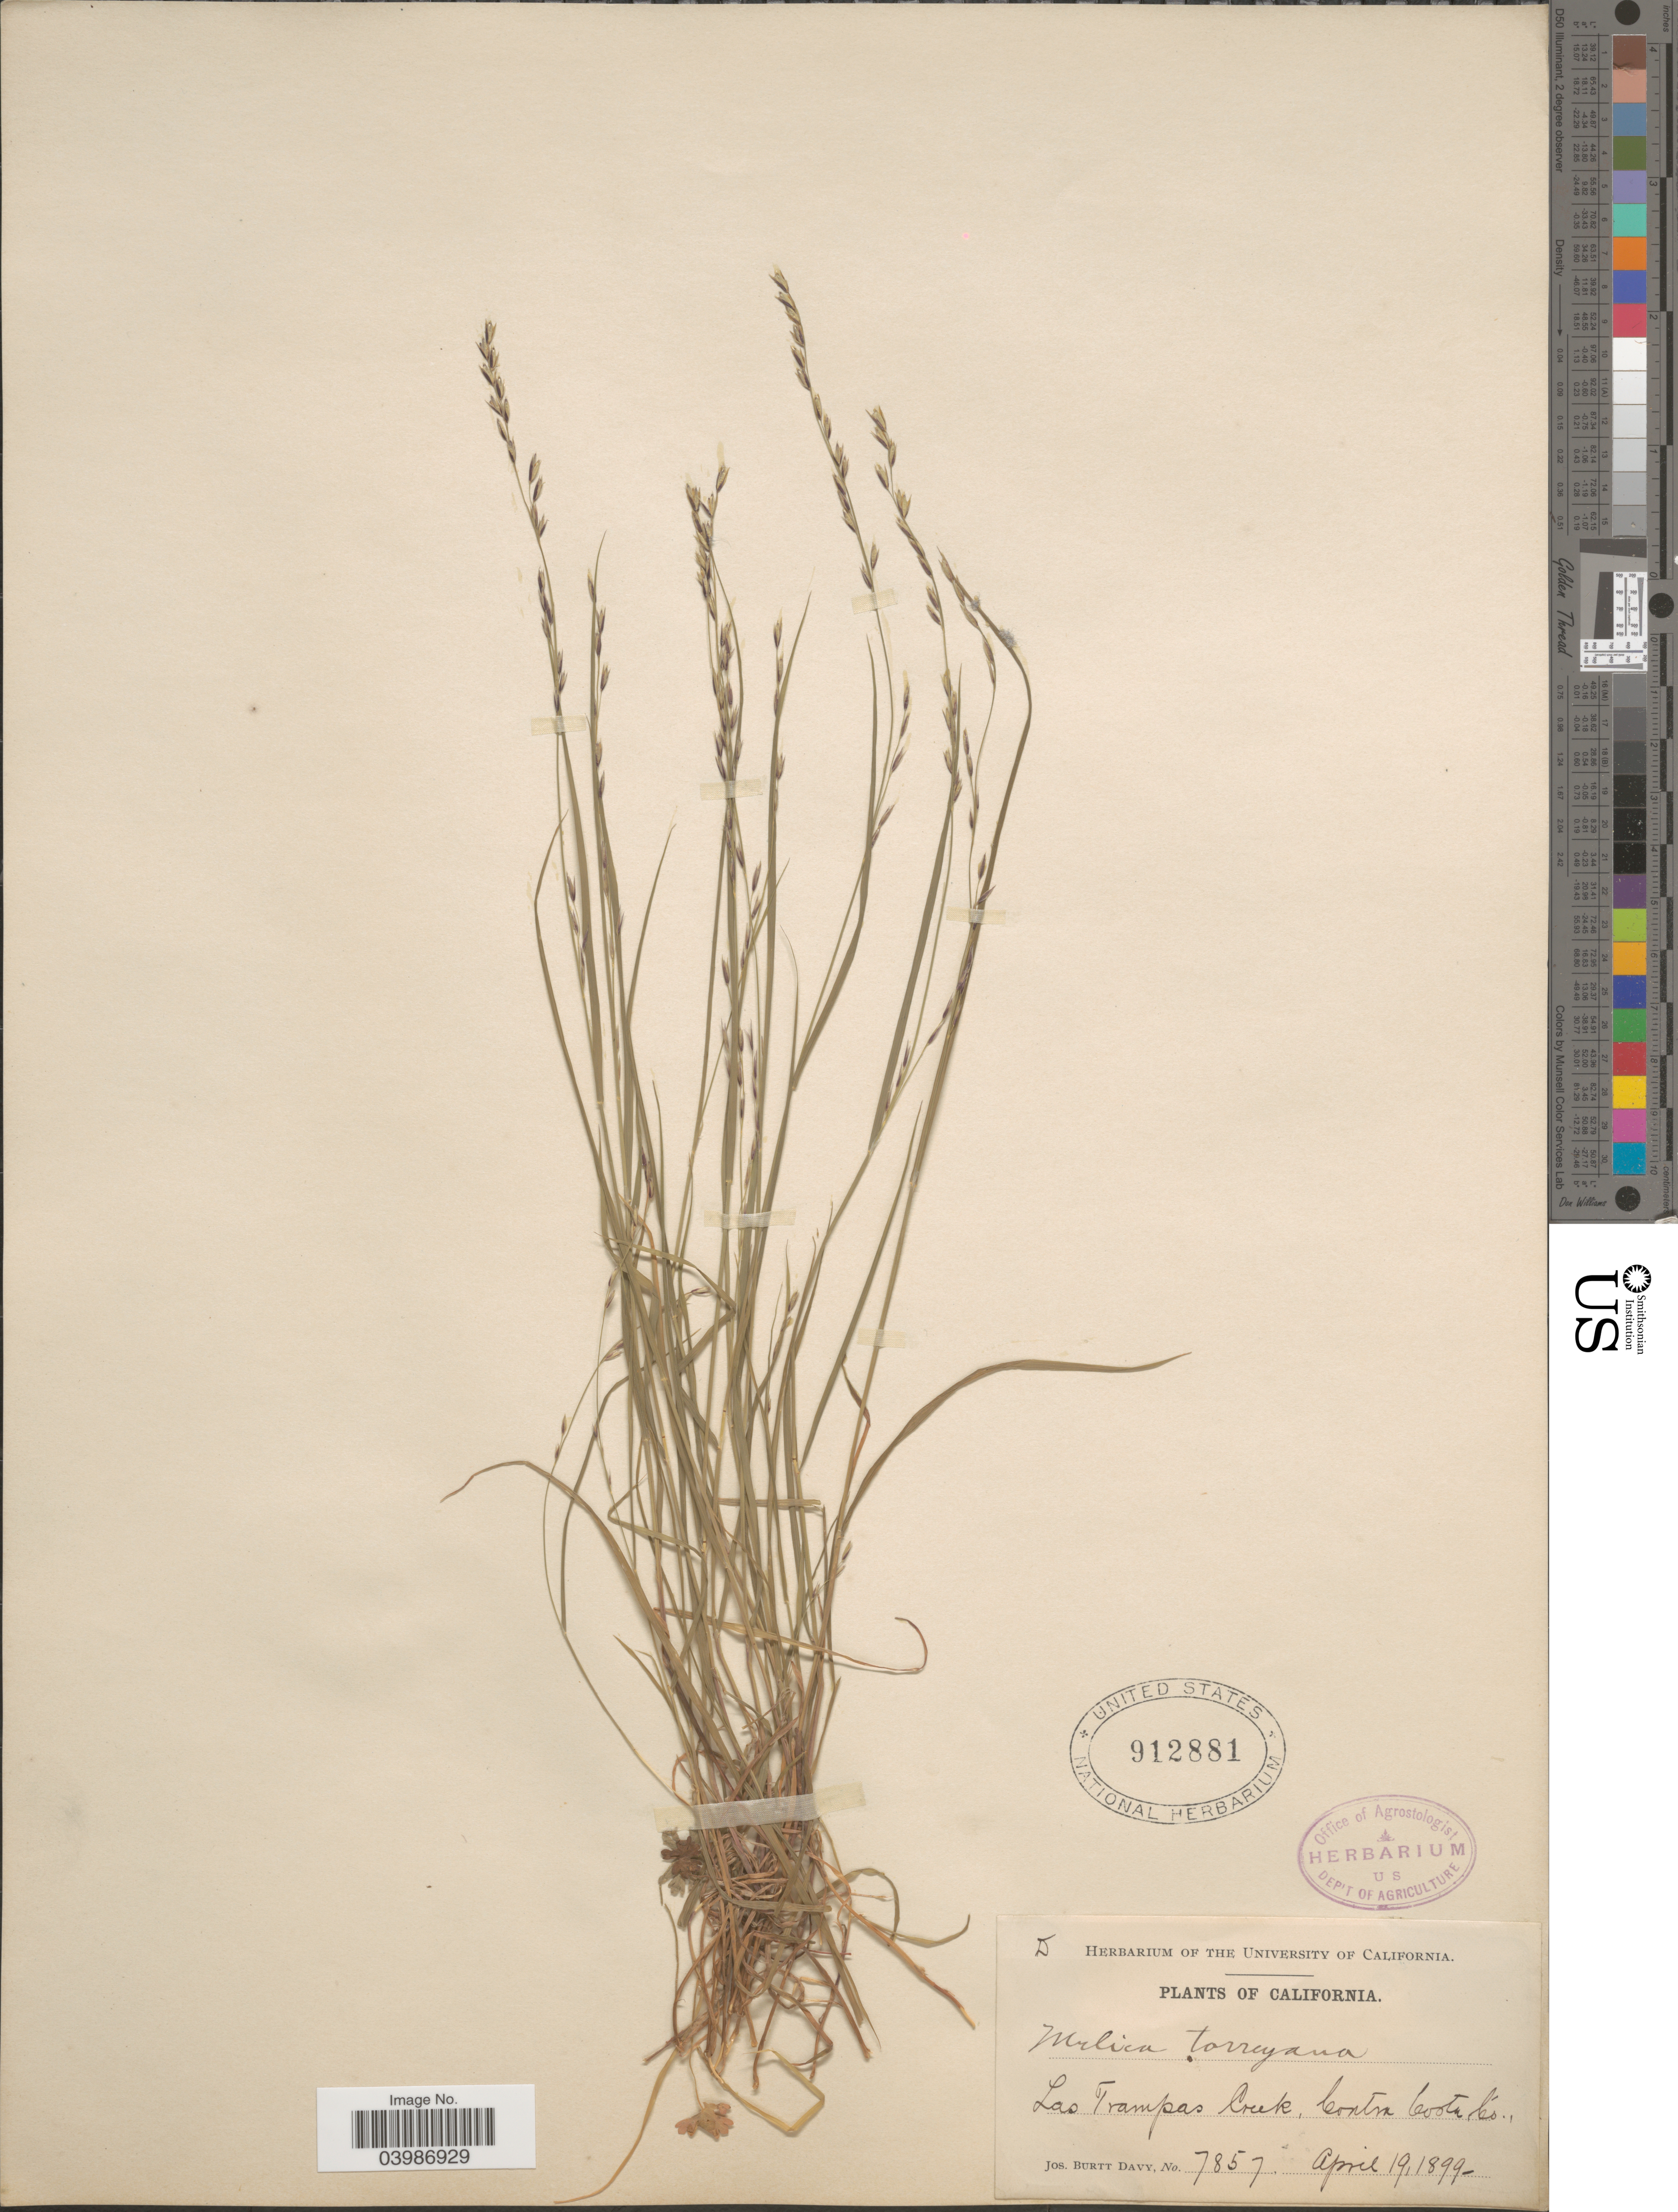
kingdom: Plantae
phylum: Tracheophyta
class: Liliopsida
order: Poales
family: Poaceae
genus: Melica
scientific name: Melica torreyana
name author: Scribn.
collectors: J. Burtt Davy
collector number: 7857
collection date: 1899-04-19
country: United States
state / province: California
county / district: Contra Costa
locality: Las Trampas Creek, Contra Costa Co.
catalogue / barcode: US 912881